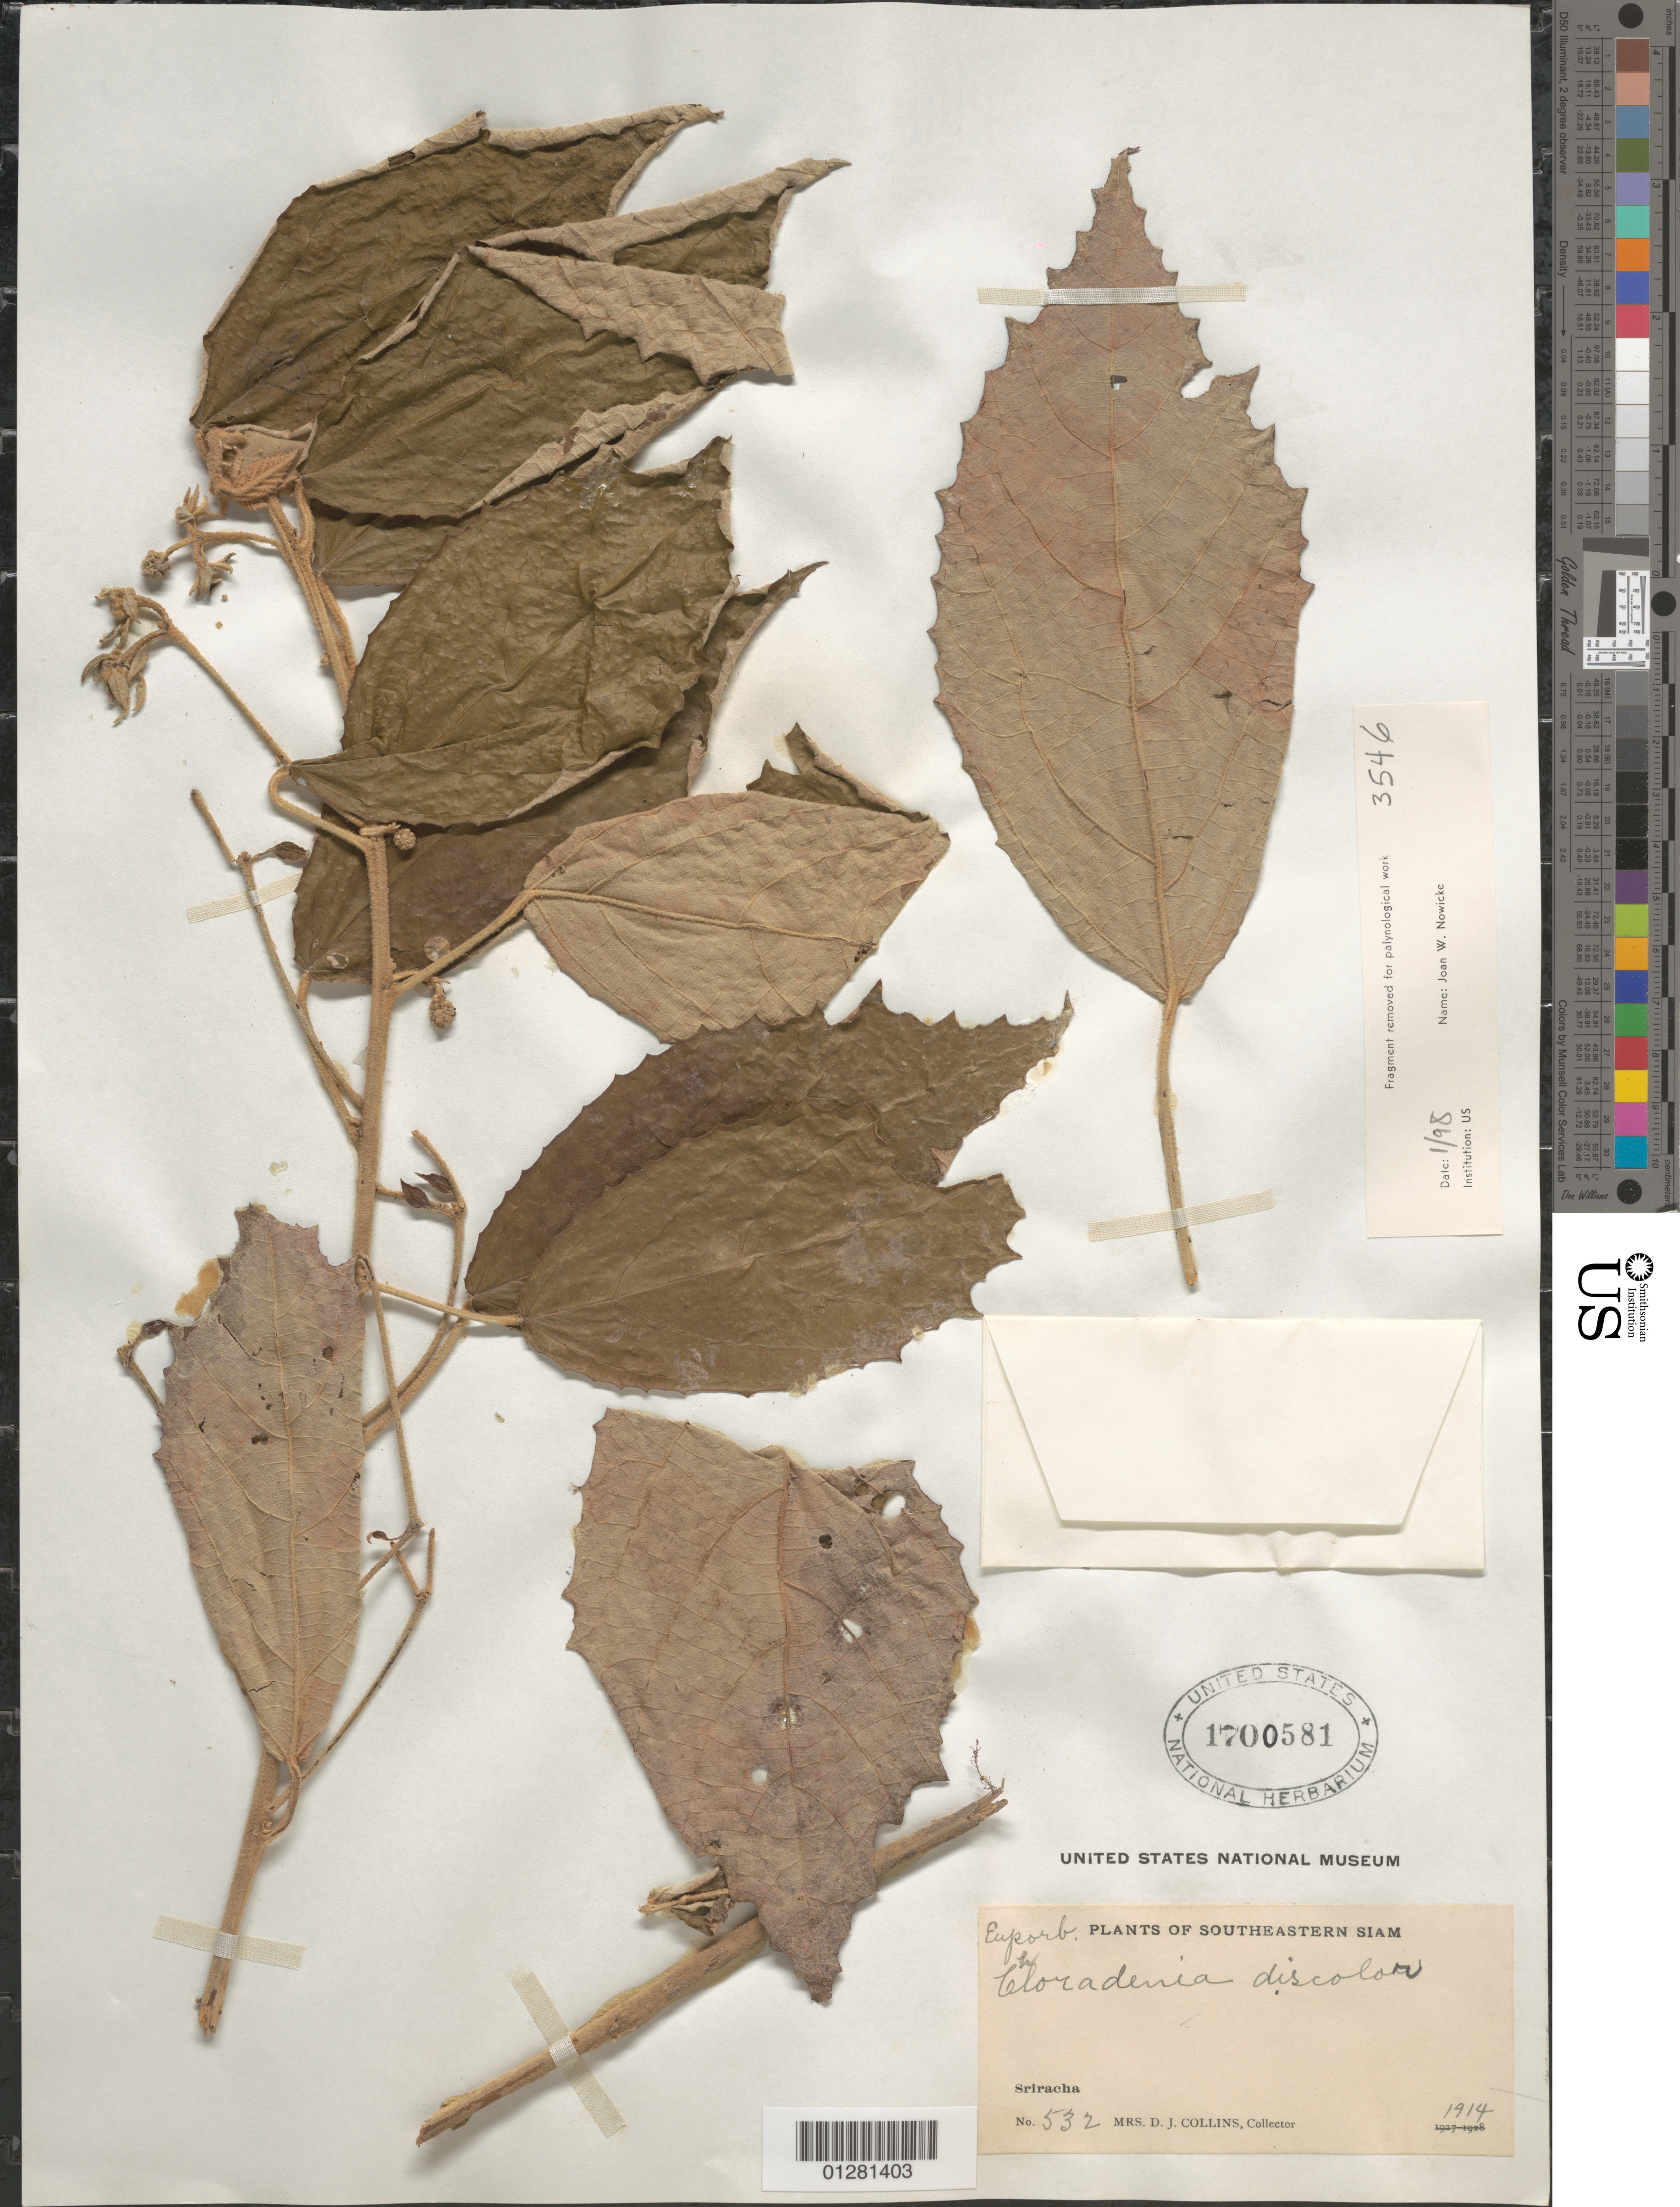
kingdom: Plantae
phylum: Tracheophyta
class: Magnoliopsida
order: Malpighiales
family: Euphorbiaceae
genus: Cladogynos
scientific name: Cladogynos orientalis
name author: Zippel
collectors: Mrs. D. J. Collins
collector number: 532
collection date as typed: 1914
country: Thailand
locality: Sriracha.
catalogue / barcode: US 1700581